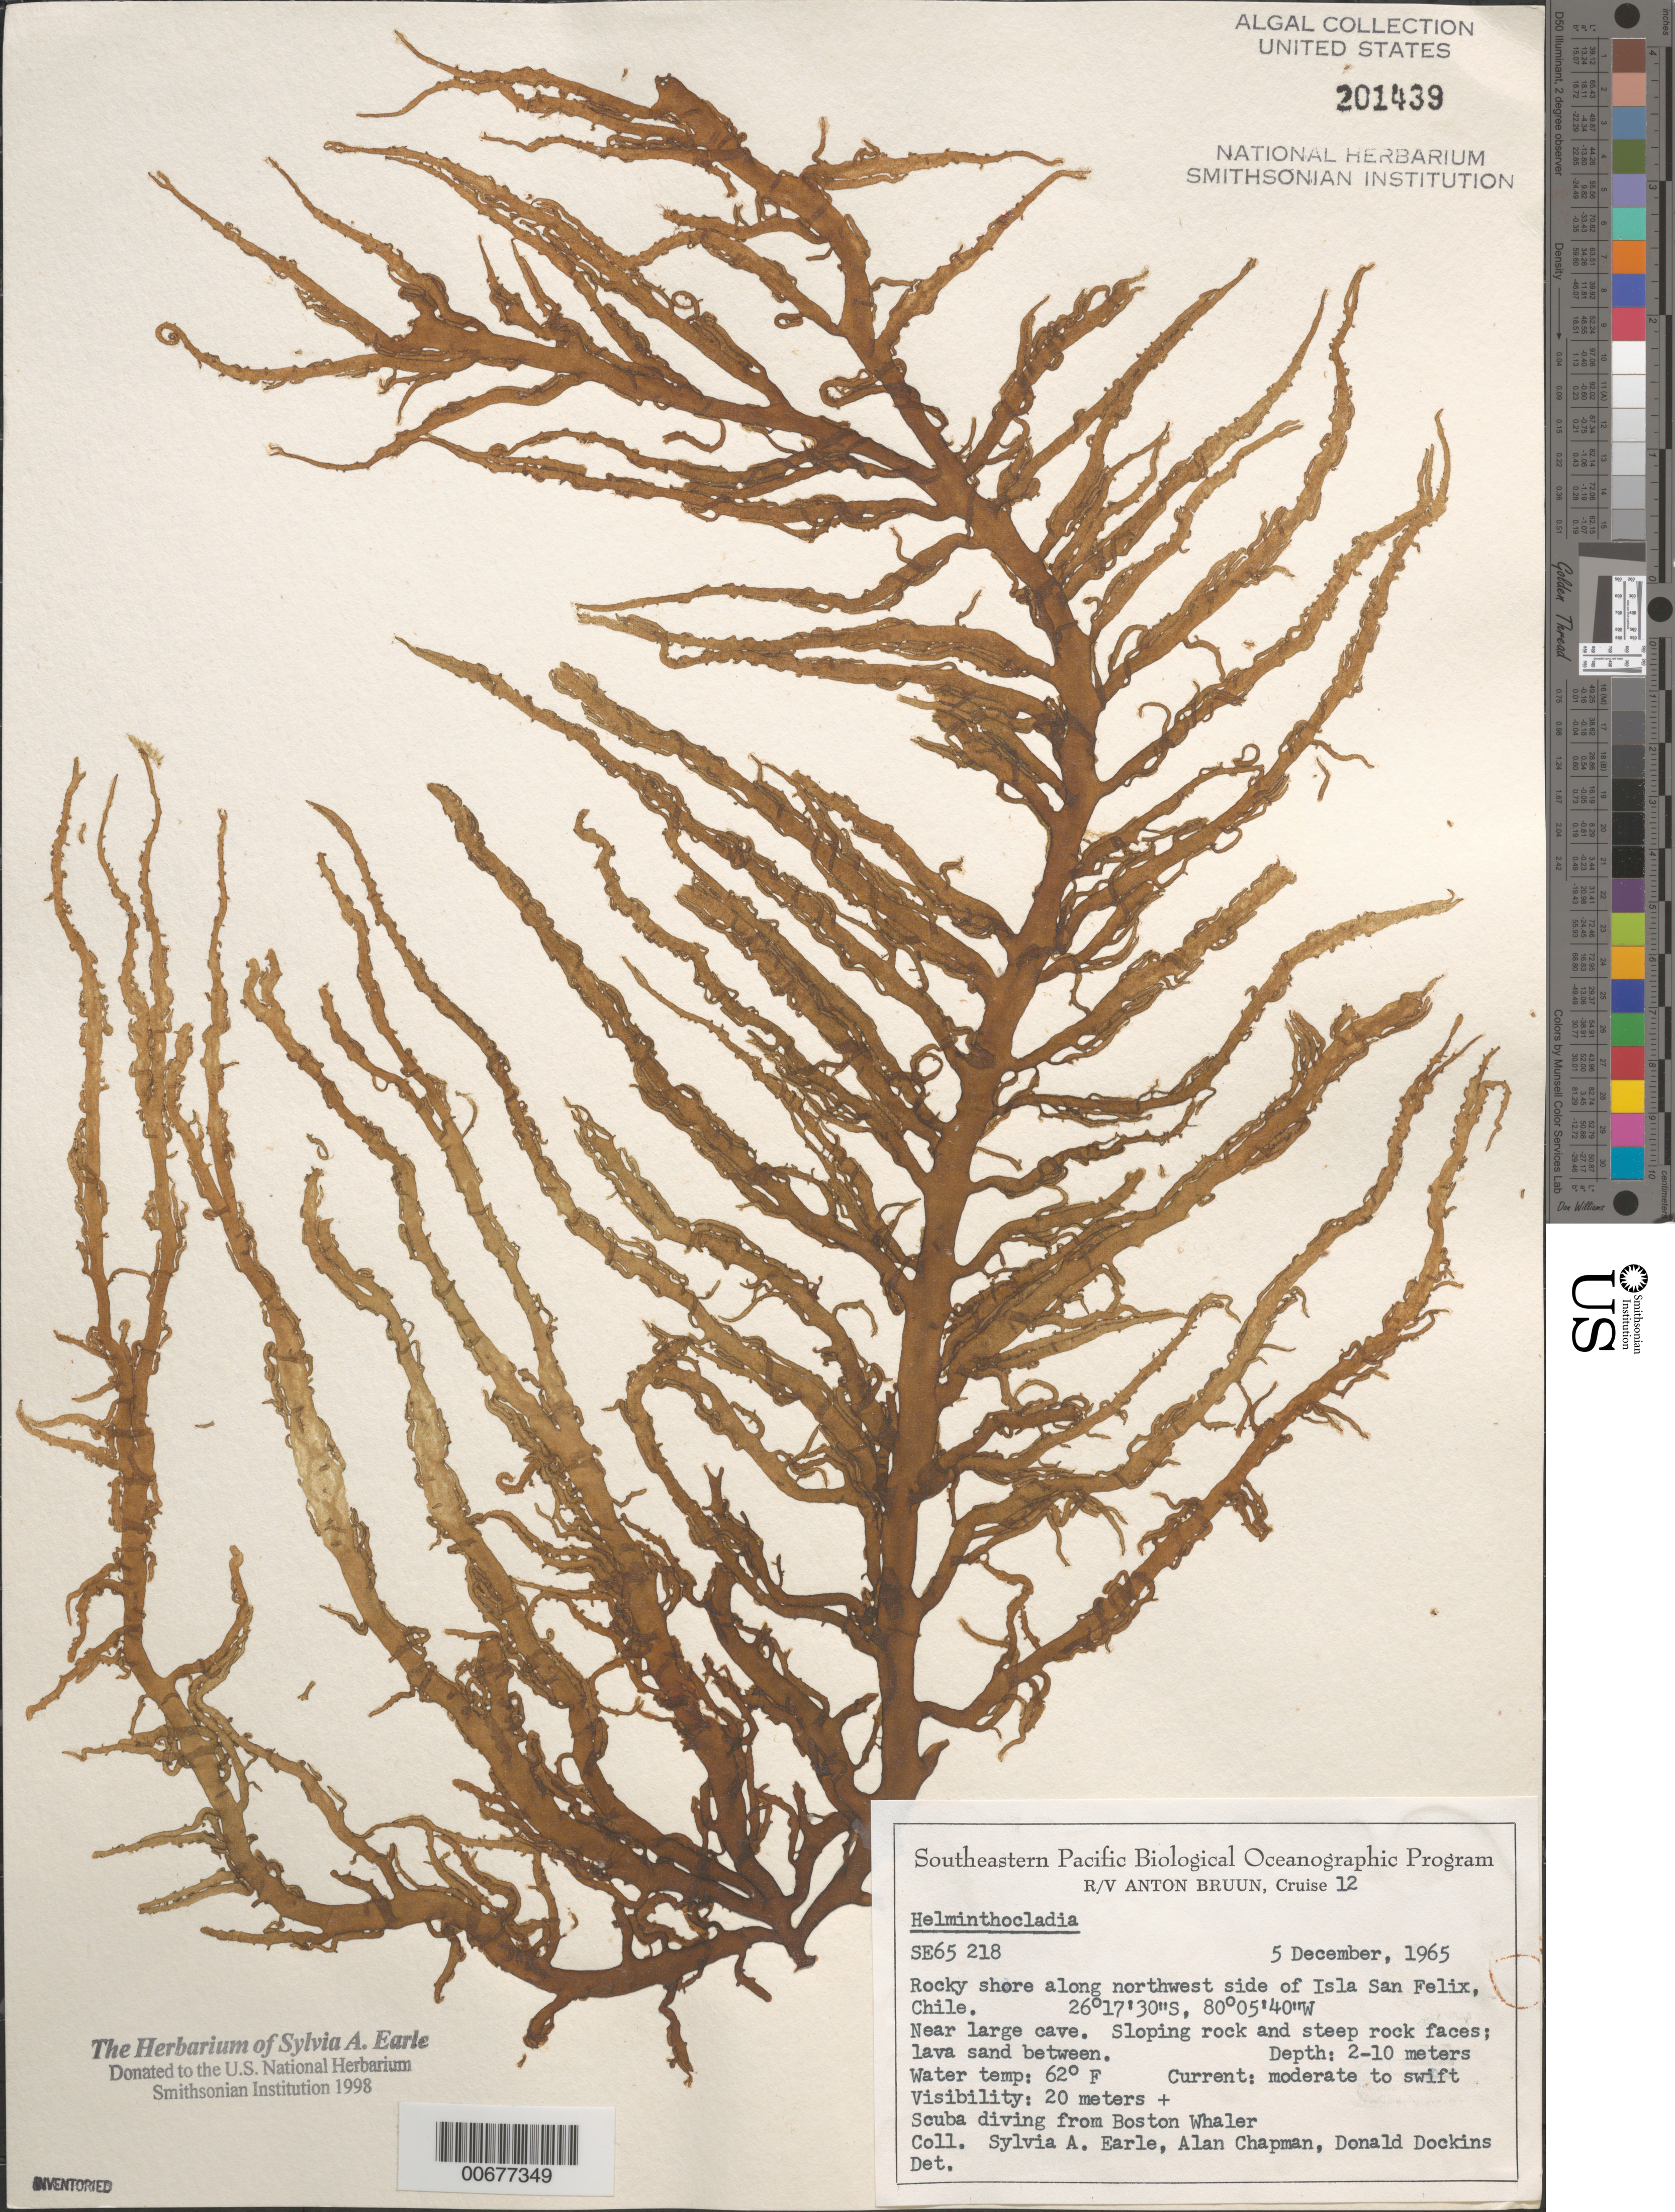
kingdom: Plantae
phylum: Rhodophyta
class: Florideophyceae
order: Nemaliales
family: Liagoraceae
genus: Helminthocladia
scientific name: Helminthocladia sp.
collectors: S. A. Earle, A. Chapman & D. Dockins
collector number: SE 65218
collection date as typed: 05 Dec 1965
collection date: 1965-12-05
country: Chile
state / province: Atacama (III)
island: Isla San Felix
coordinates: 26 17' 30" S, 80 05' 40" W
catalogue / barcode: US 201439